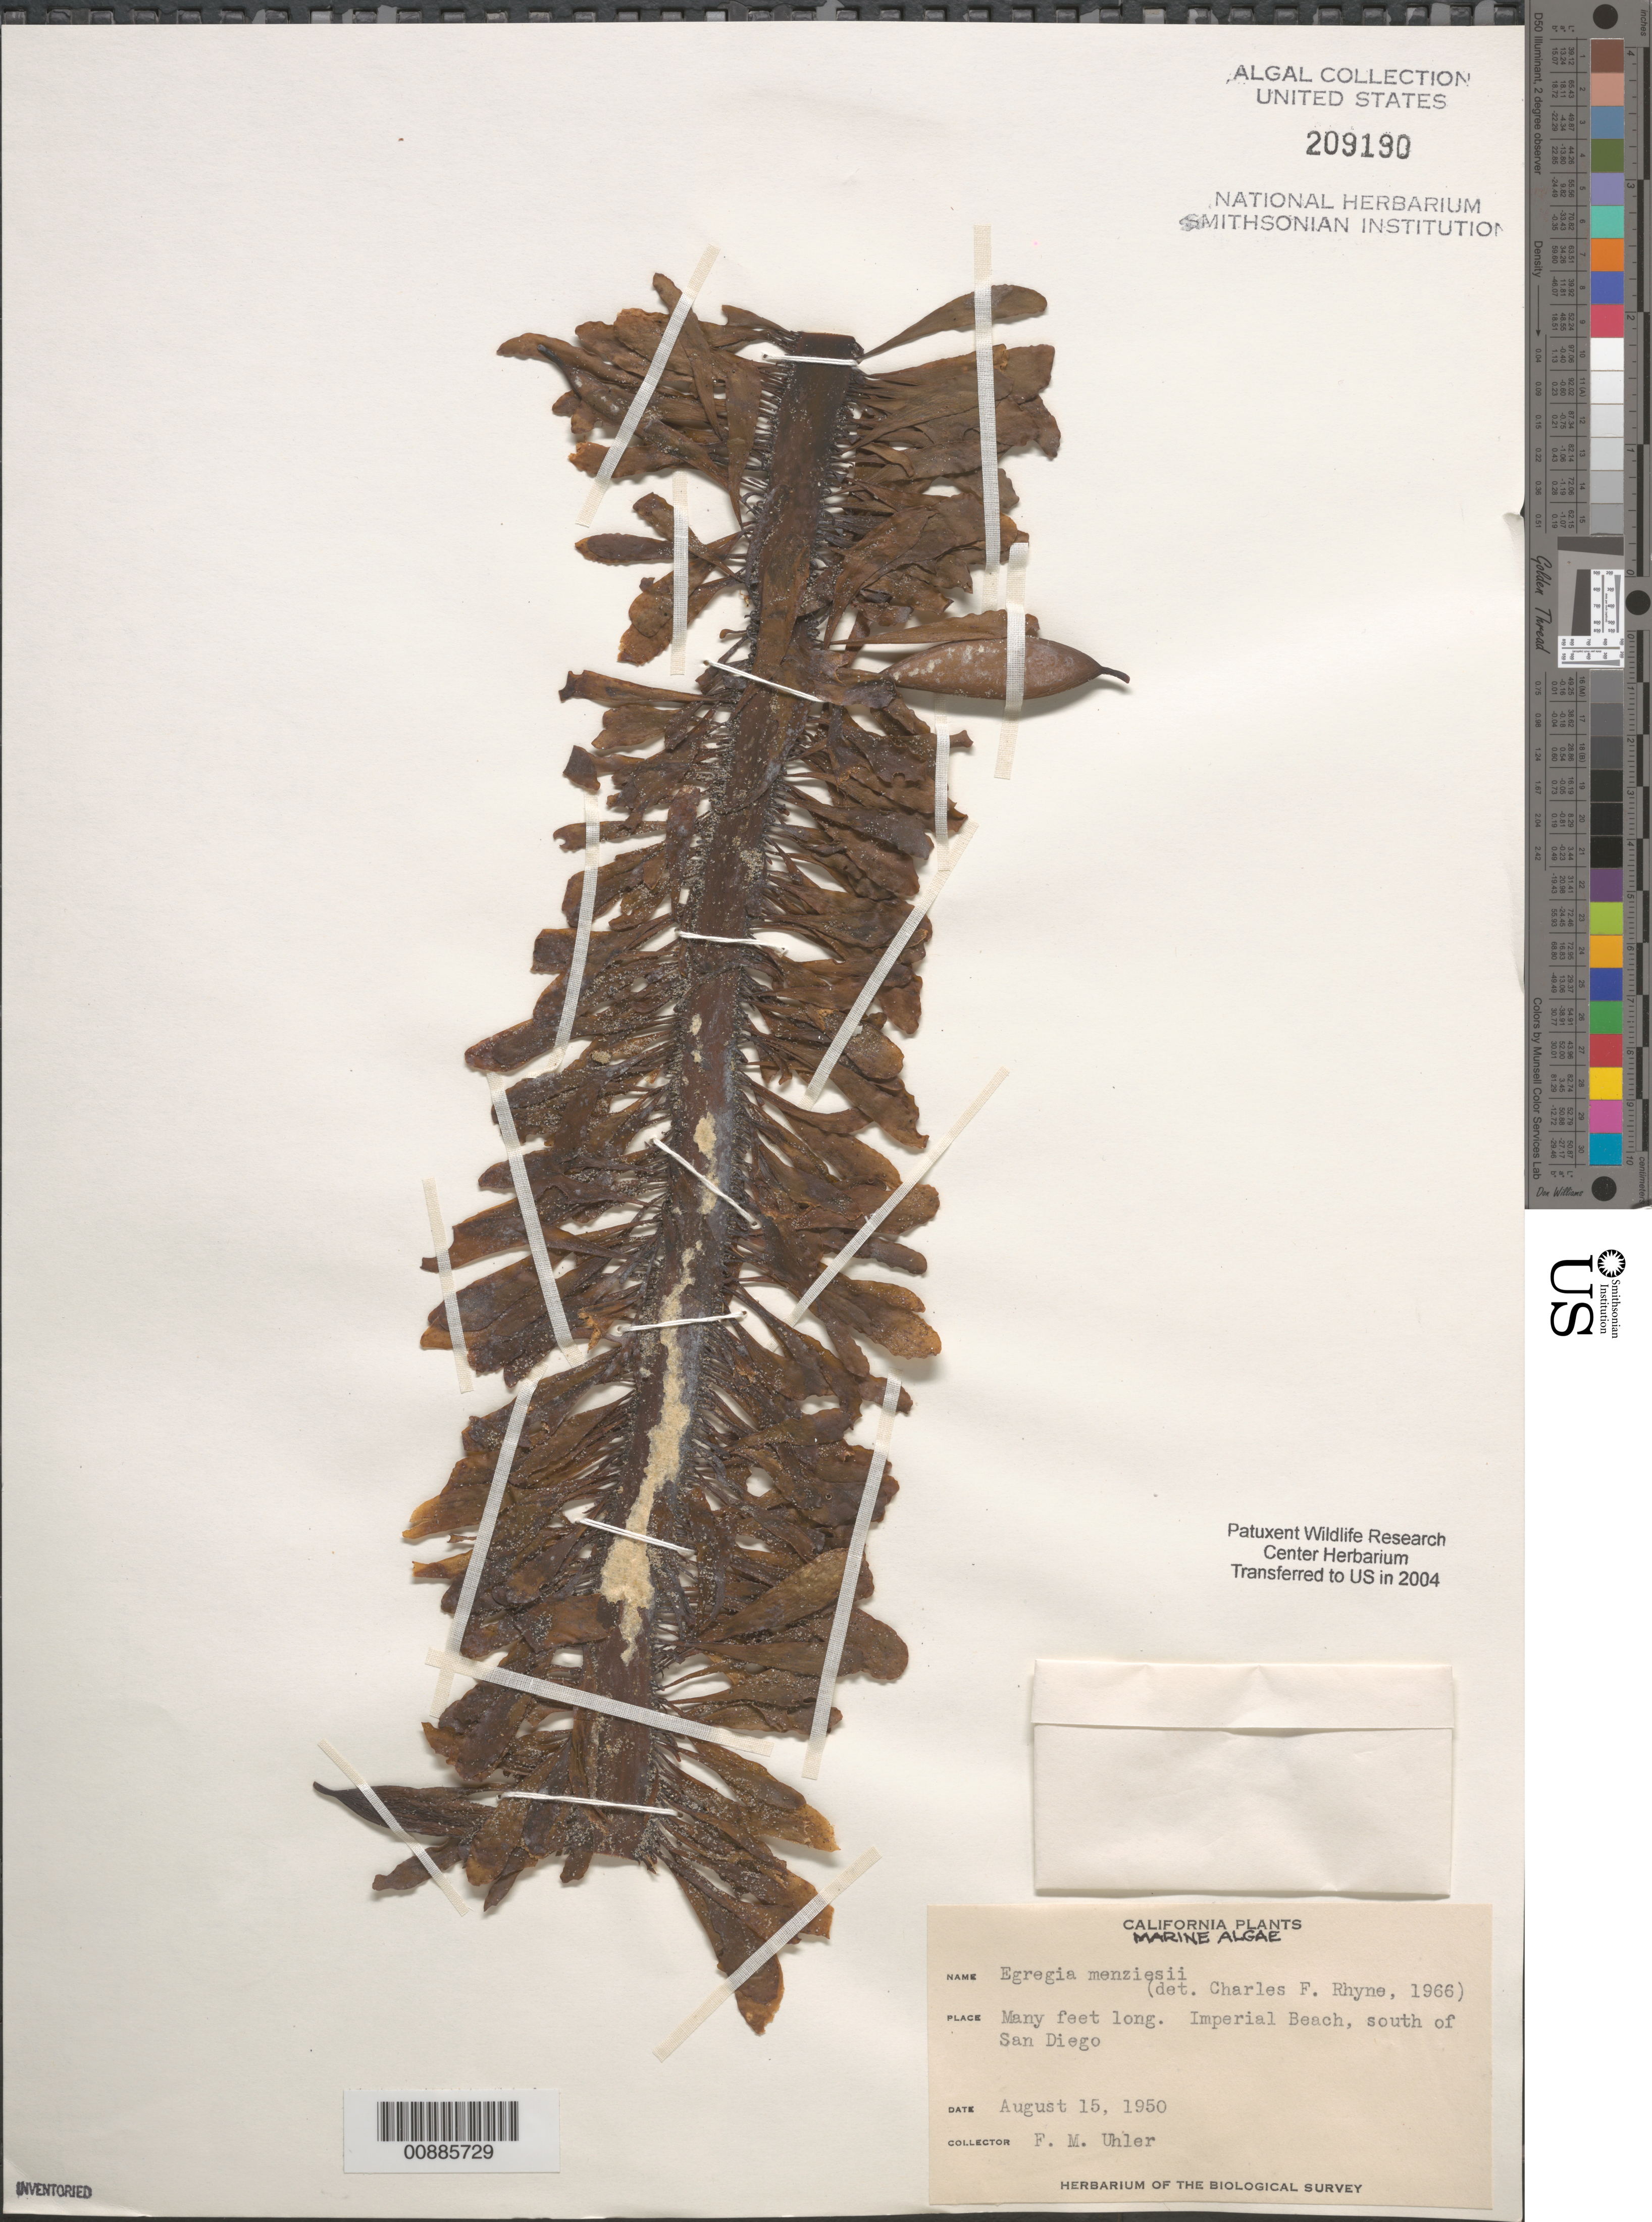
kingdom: Chromista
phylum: Ochrophyta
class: Phaeophyceae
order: Laminariales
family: Lessoniaceae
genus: Egregia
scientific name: Egregia menziesii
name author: (Turner) Aresch.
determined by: Rhyne, Charles F.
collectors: F. M. Uhler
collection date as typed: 15 Aug 1950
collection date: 1950-08-15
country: United States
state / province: California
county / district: San Diego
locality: Imperial Beach, south of San Diego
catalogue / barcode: US 209190